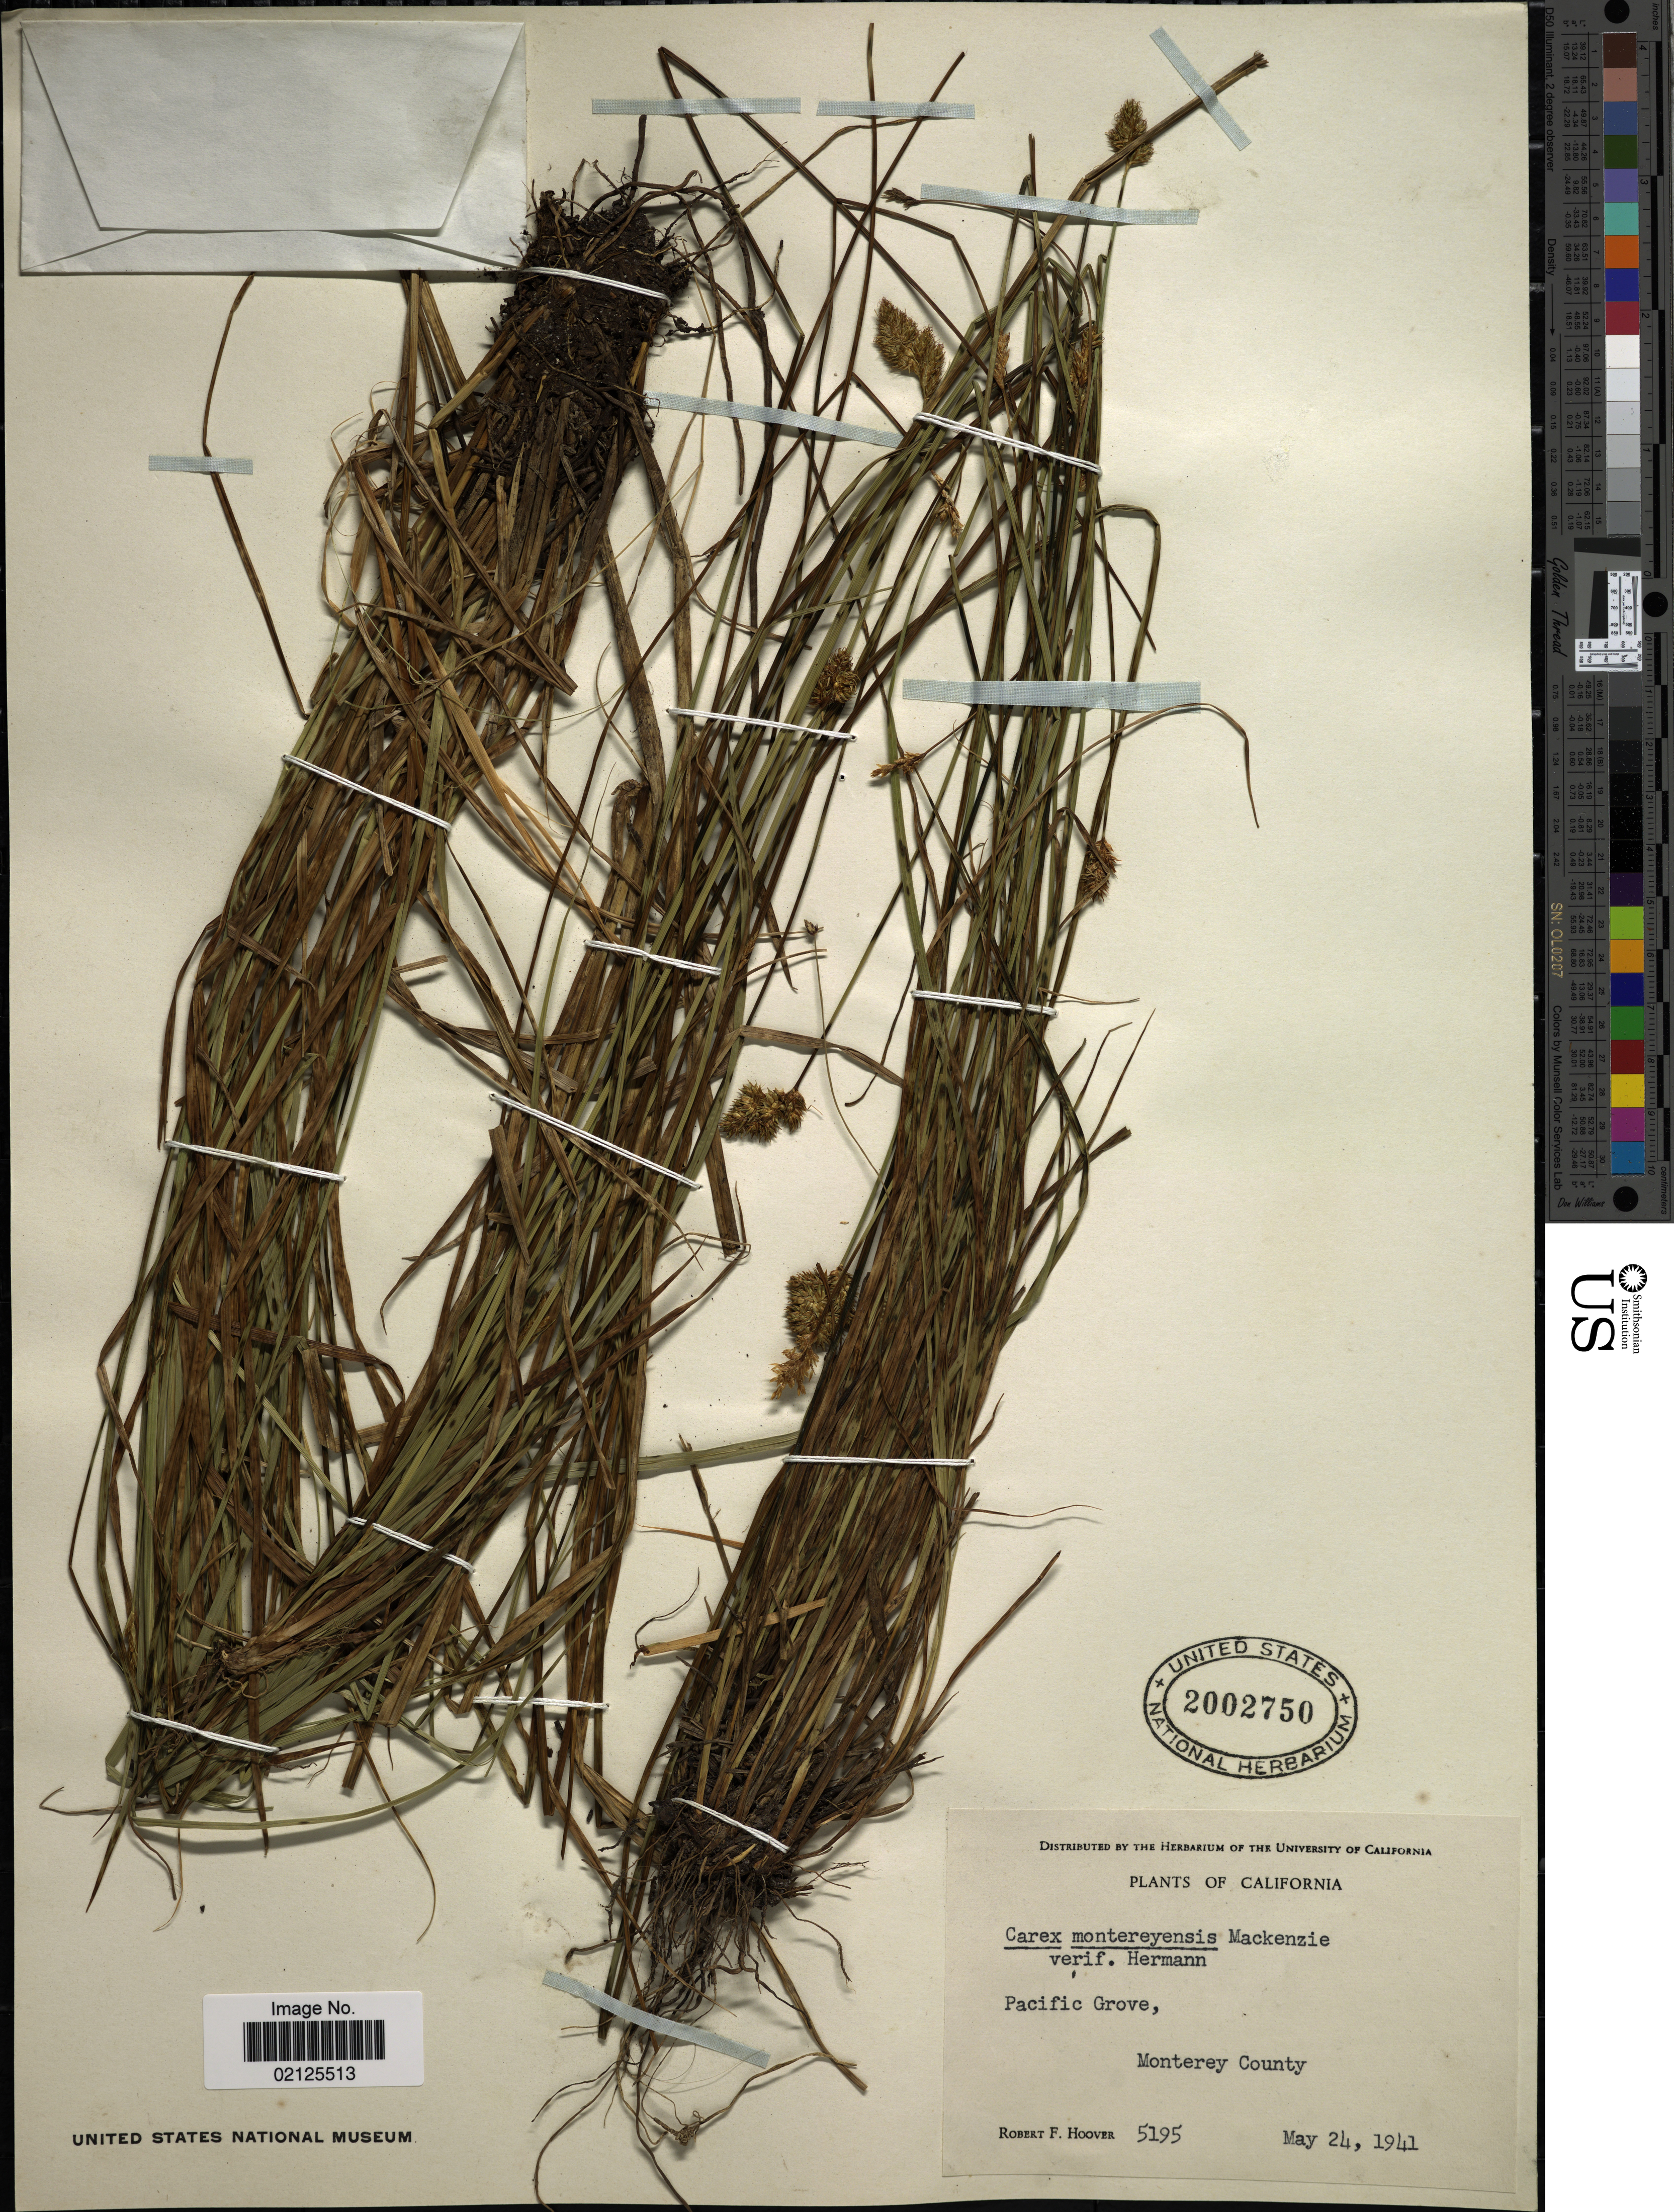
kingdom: Plantae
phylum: Tracheophyta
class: Liliopsida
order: Poales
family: Cyperaceae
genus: Carex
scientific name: Carex harfordii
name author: Mack.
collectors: R. F. Hoover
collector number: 5195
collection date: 1941-05-24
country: United States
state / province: California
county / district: Monterey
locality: Pacific Grove, Monterey County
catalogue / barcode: US 2002750